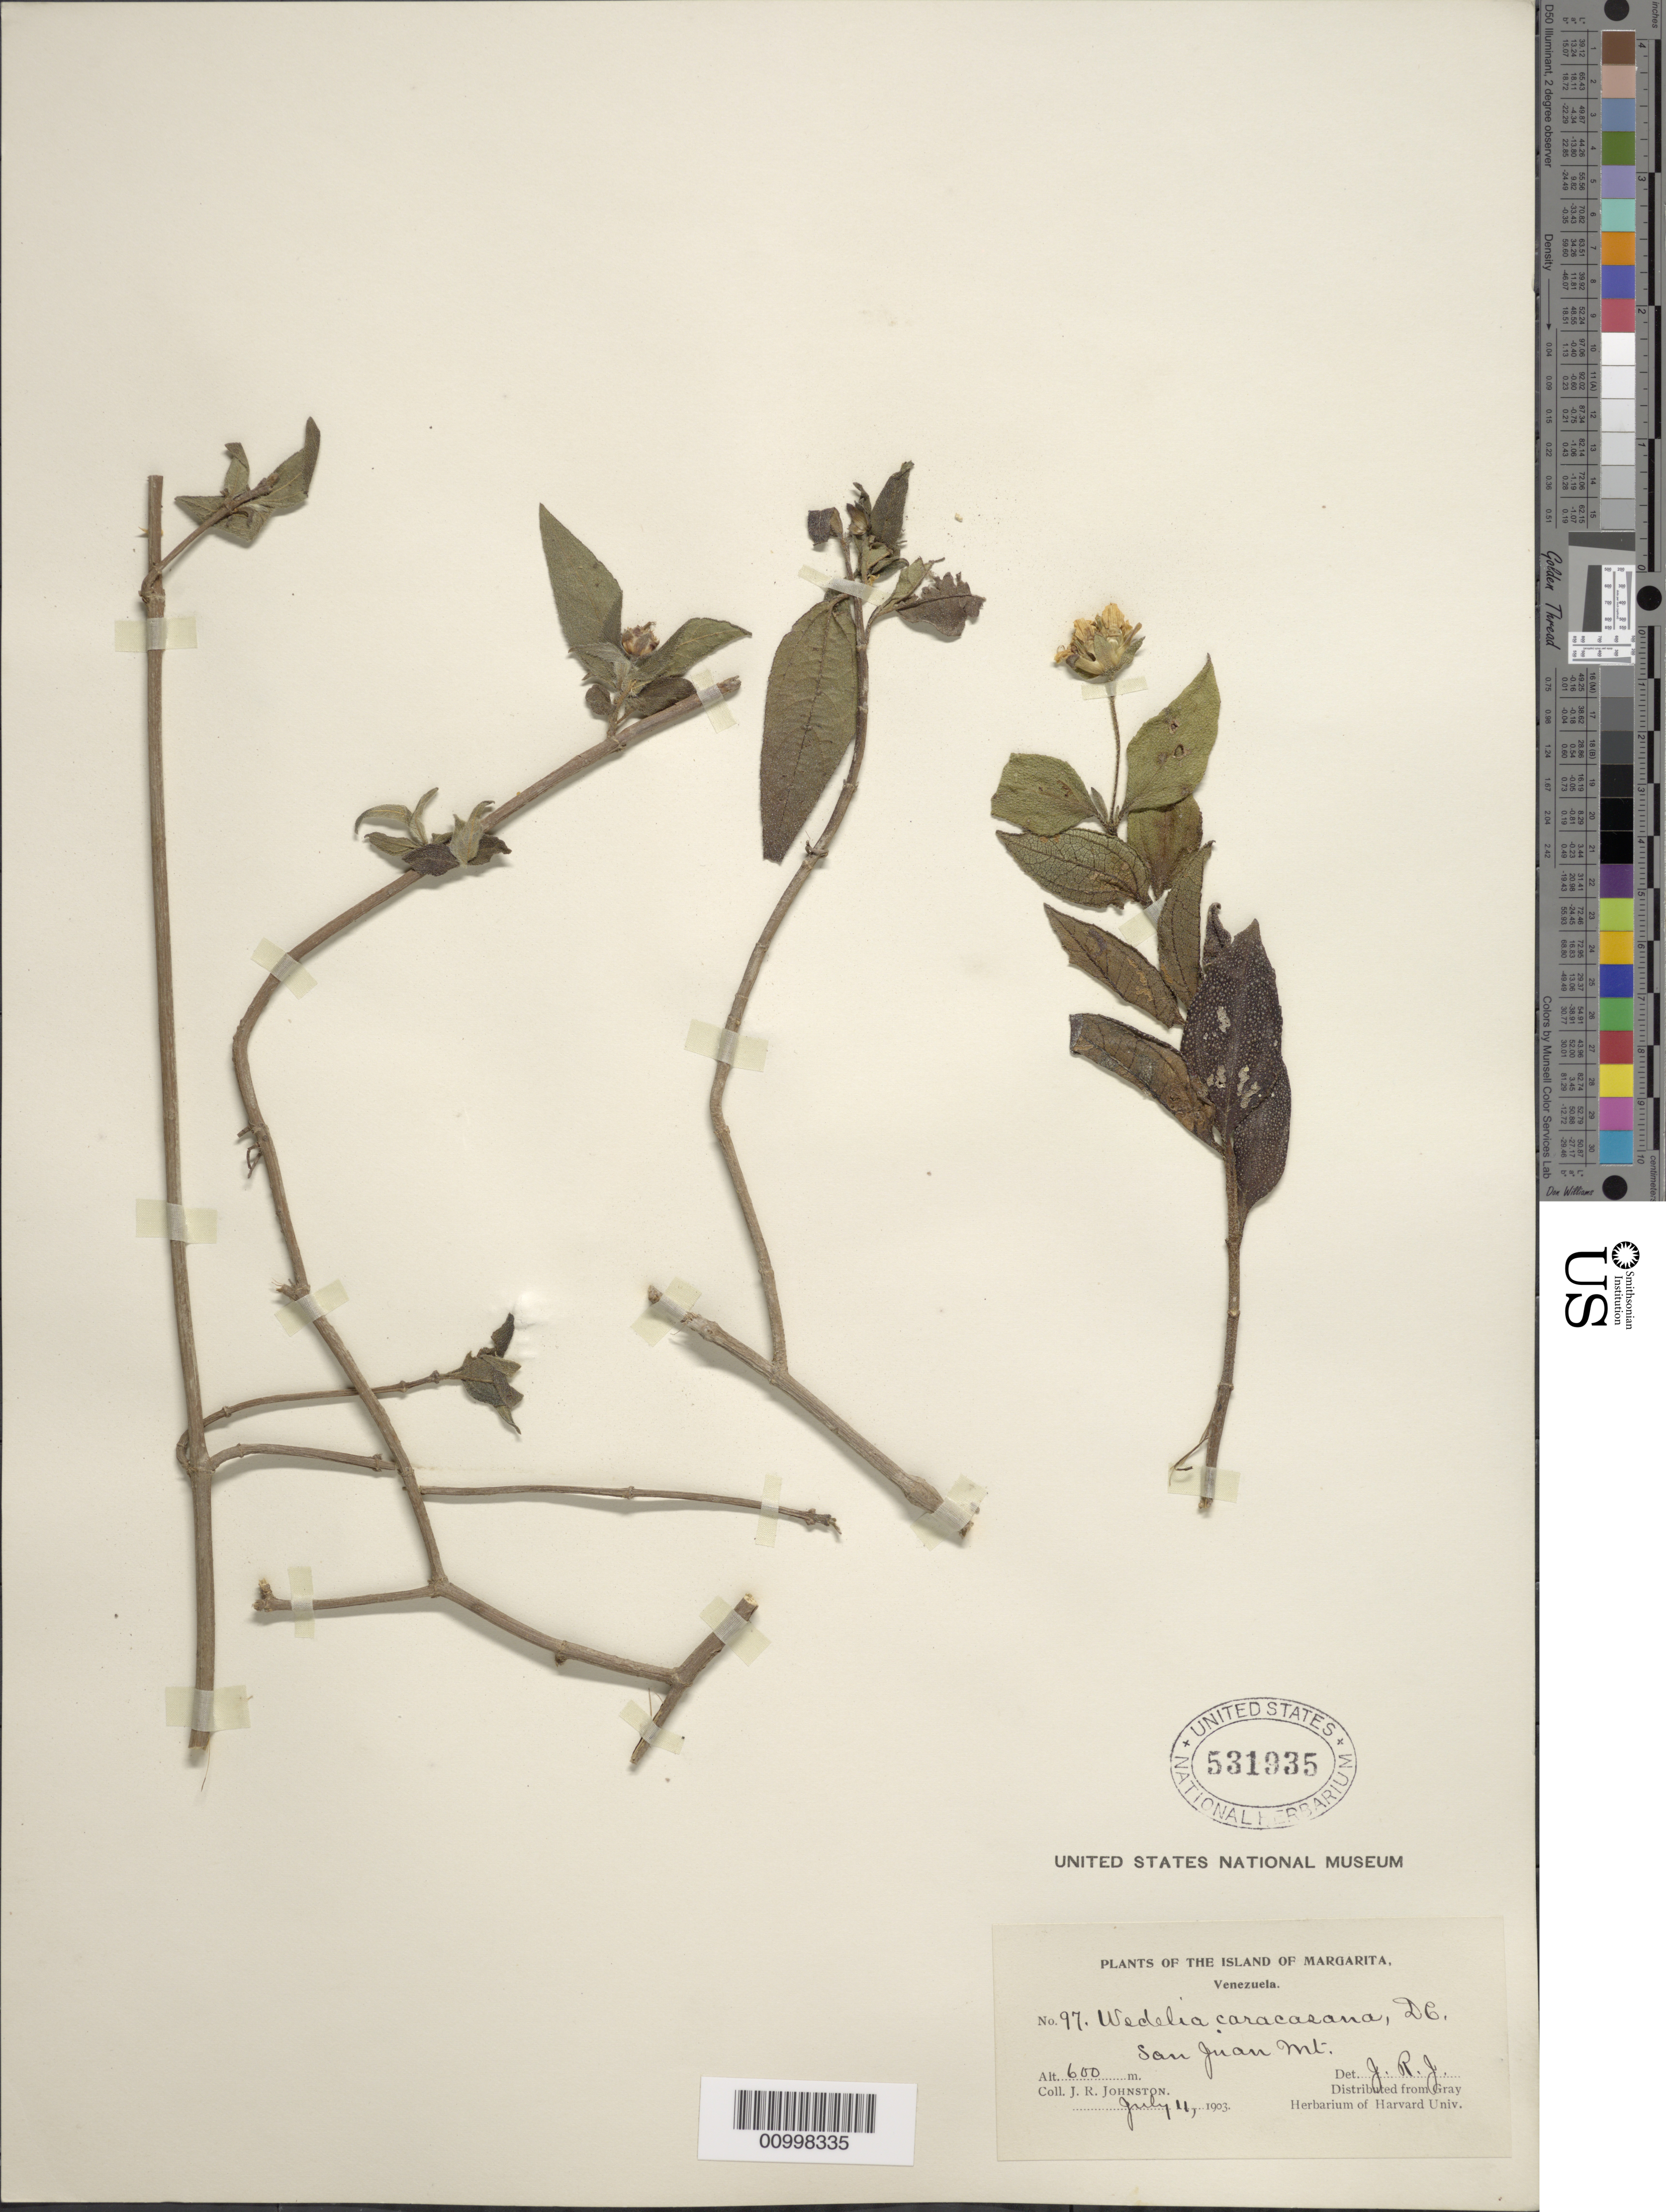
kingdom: Plantae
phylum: Tracheophyta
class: Magnoliopsida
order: Asterales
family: Asteraceae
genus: Wedelia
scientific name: Wedelia calycina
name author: Rich.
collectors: J. Johnston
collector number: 97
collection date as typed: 11 Jul 1903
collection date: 1903-07-11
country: Venezuela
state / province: Nueva Esparta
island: Margarita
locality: San Juan Mountain.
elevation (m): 600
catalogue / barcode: US 531935